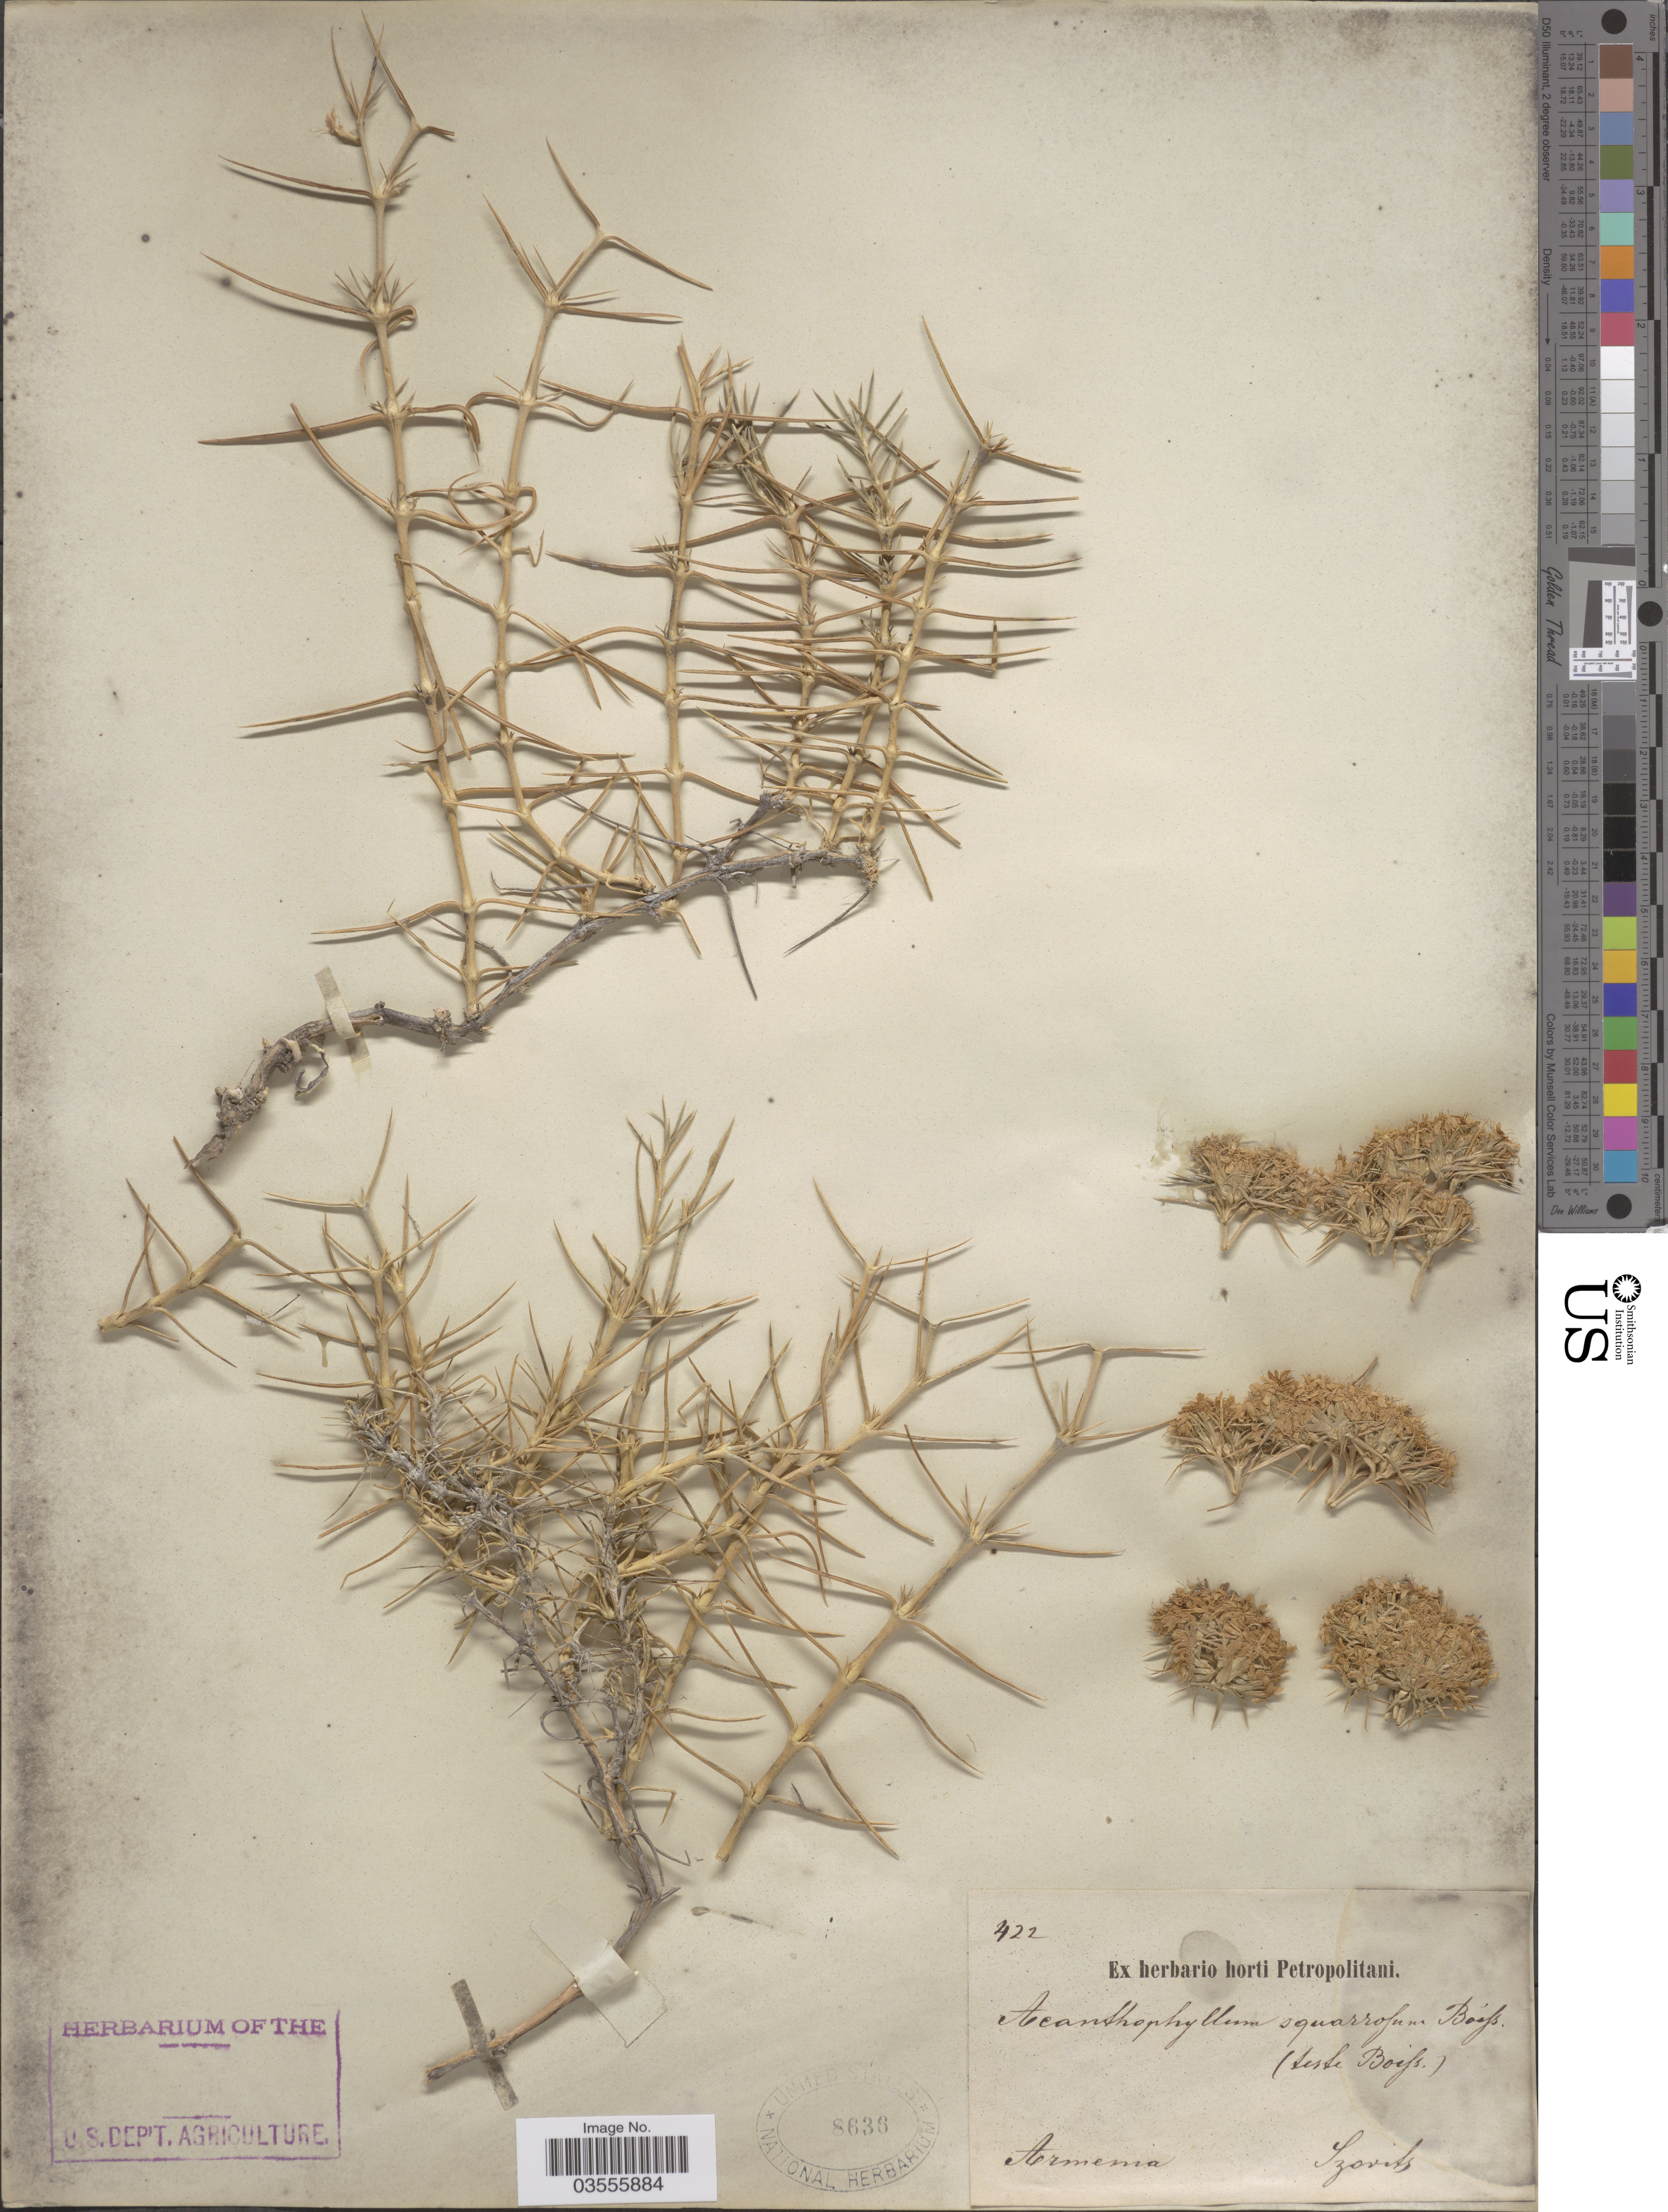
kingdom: Plantae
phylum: Tracheophyta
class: Magnoliopsida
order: Caryophyllales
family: Caryophyllaceae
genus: Acanthophyllum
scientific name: Acanthophyllum squarrosum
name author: Boiss.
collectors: Szovits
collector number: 422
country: Armenia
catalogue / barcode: US 8636